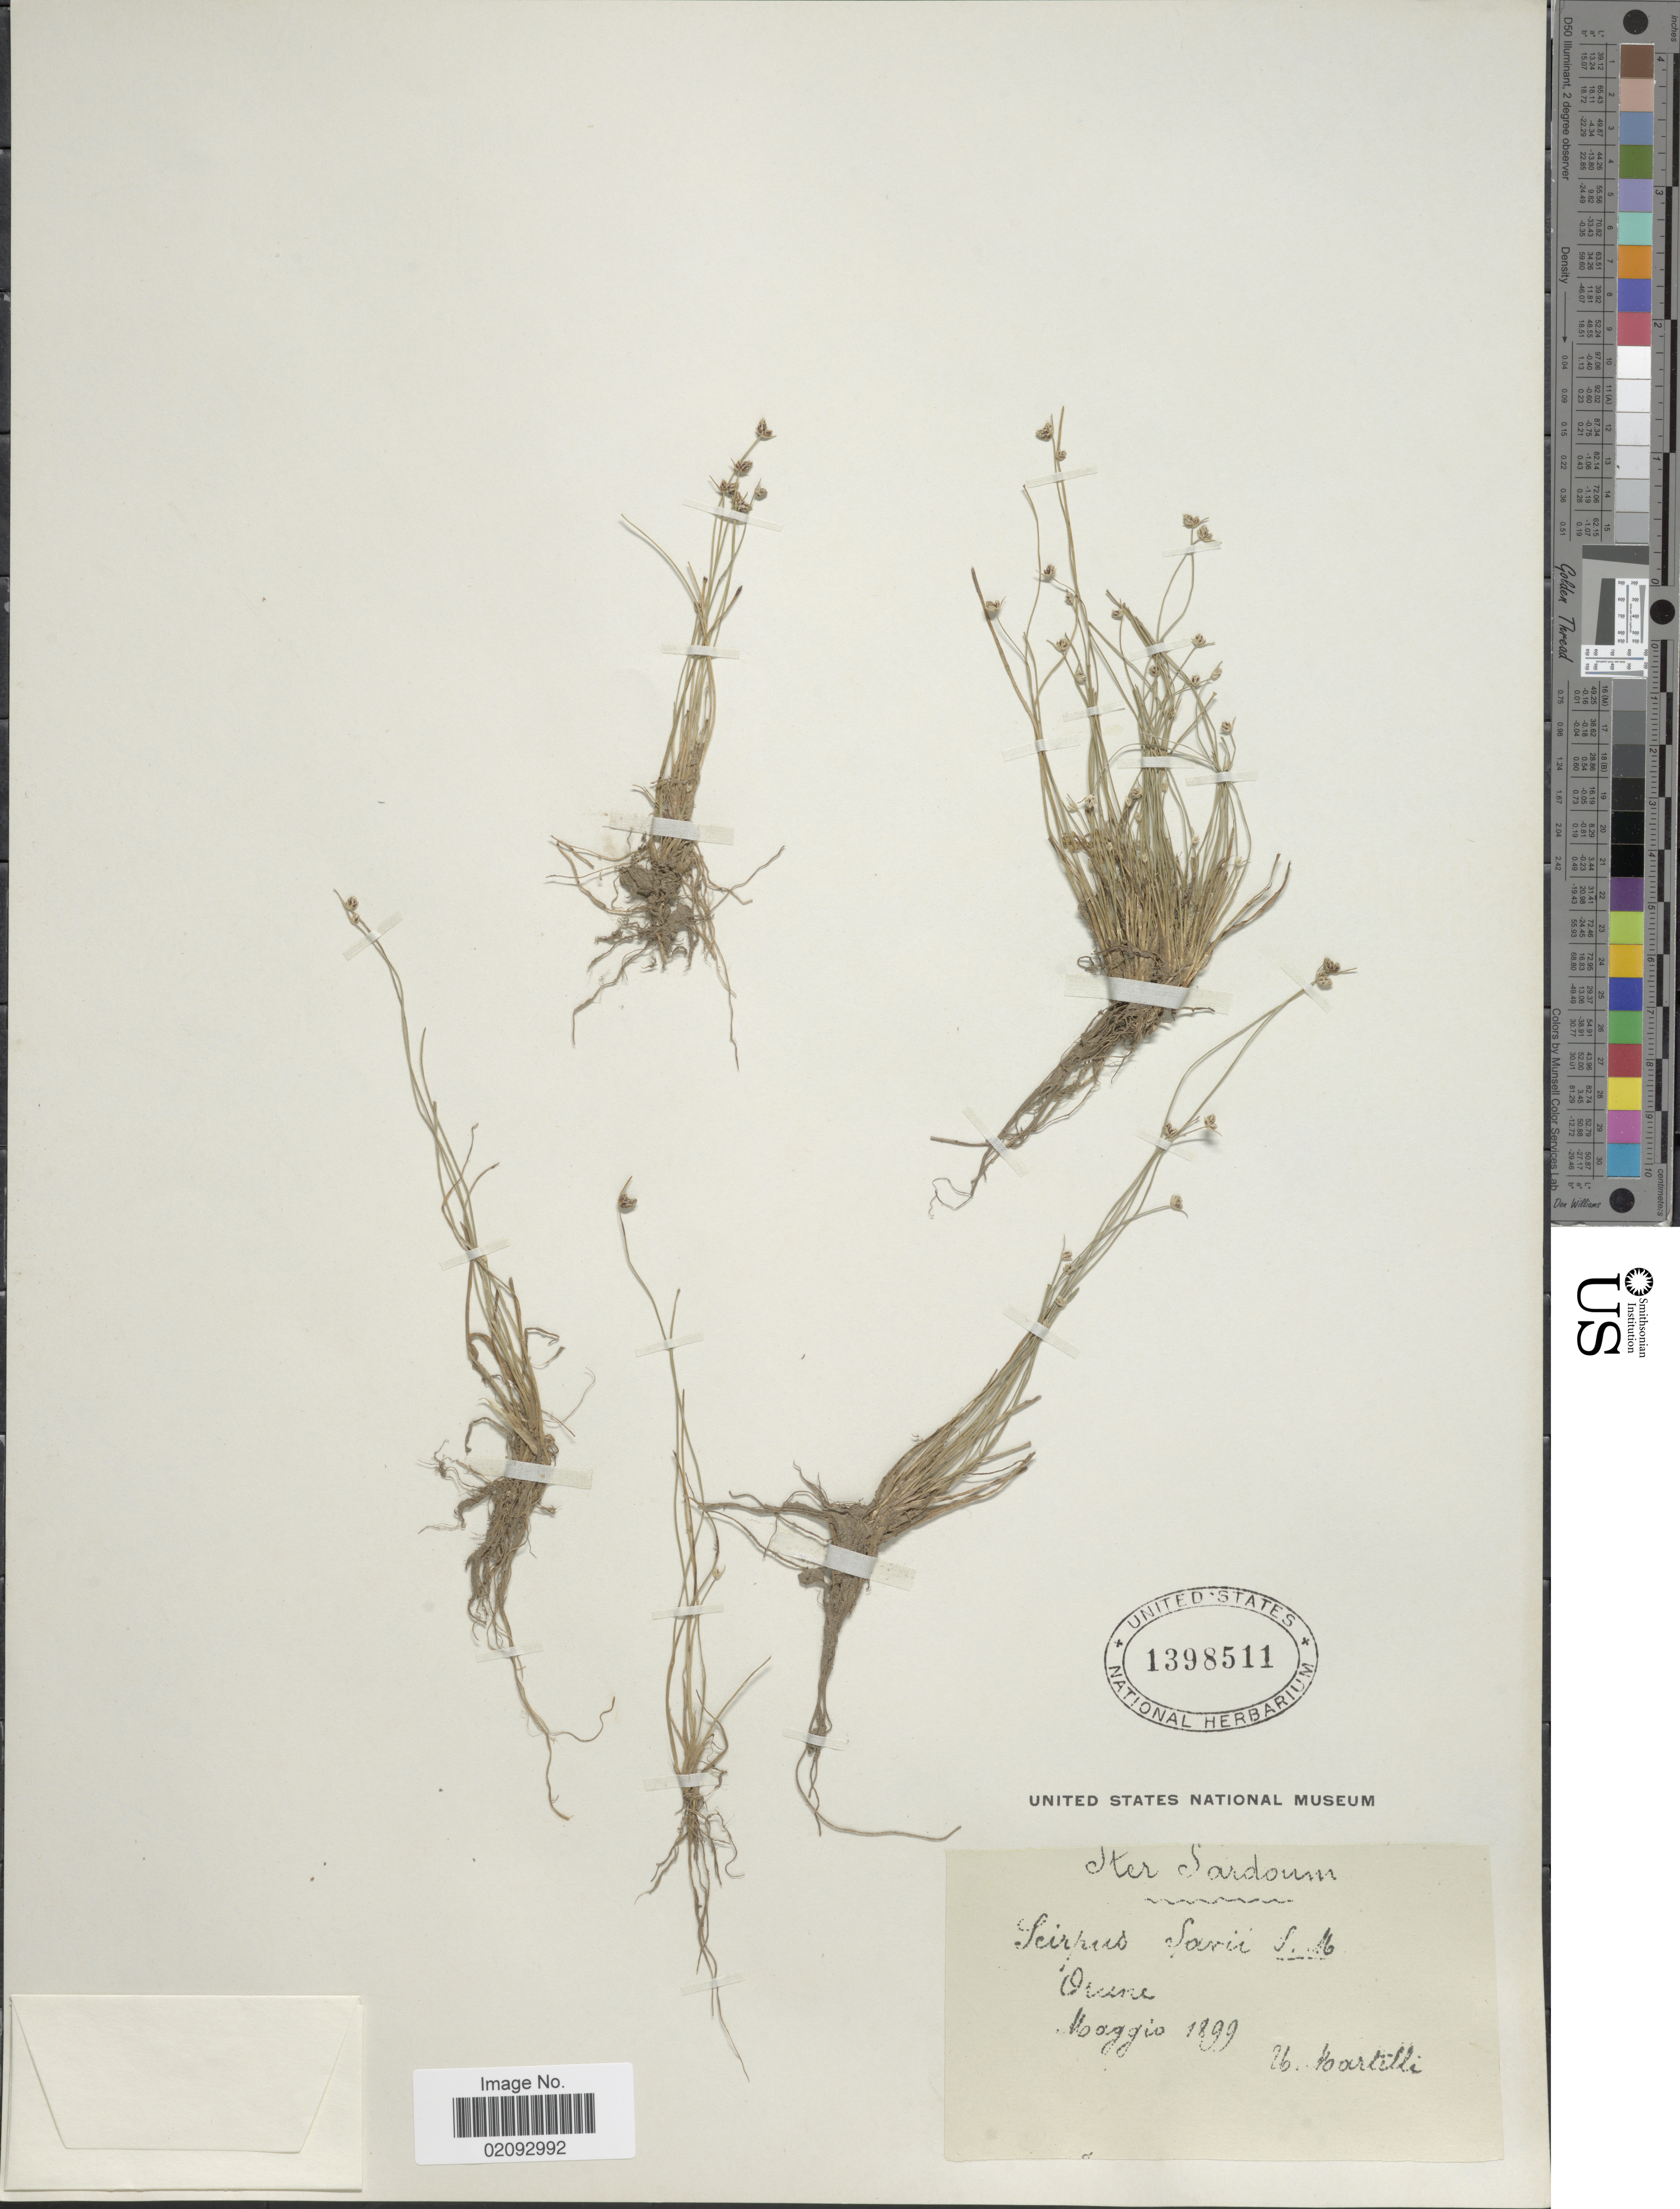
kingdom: Plantae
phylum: Tracheophyta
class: Liliopsida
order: Poales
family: Cyperaceae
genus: Isolepis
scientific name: Isolepis cernua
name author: (Vahl) Roem. & Schult.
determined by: Strong, Mark T., (BOT), Smithsonian Institution - National Museum of Natural History (UNITED STATES)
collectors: U. Martelli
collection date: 1899-05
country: Italy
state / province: Sardegna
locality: Iter Sardoun, Orune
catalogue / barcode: US 1398511